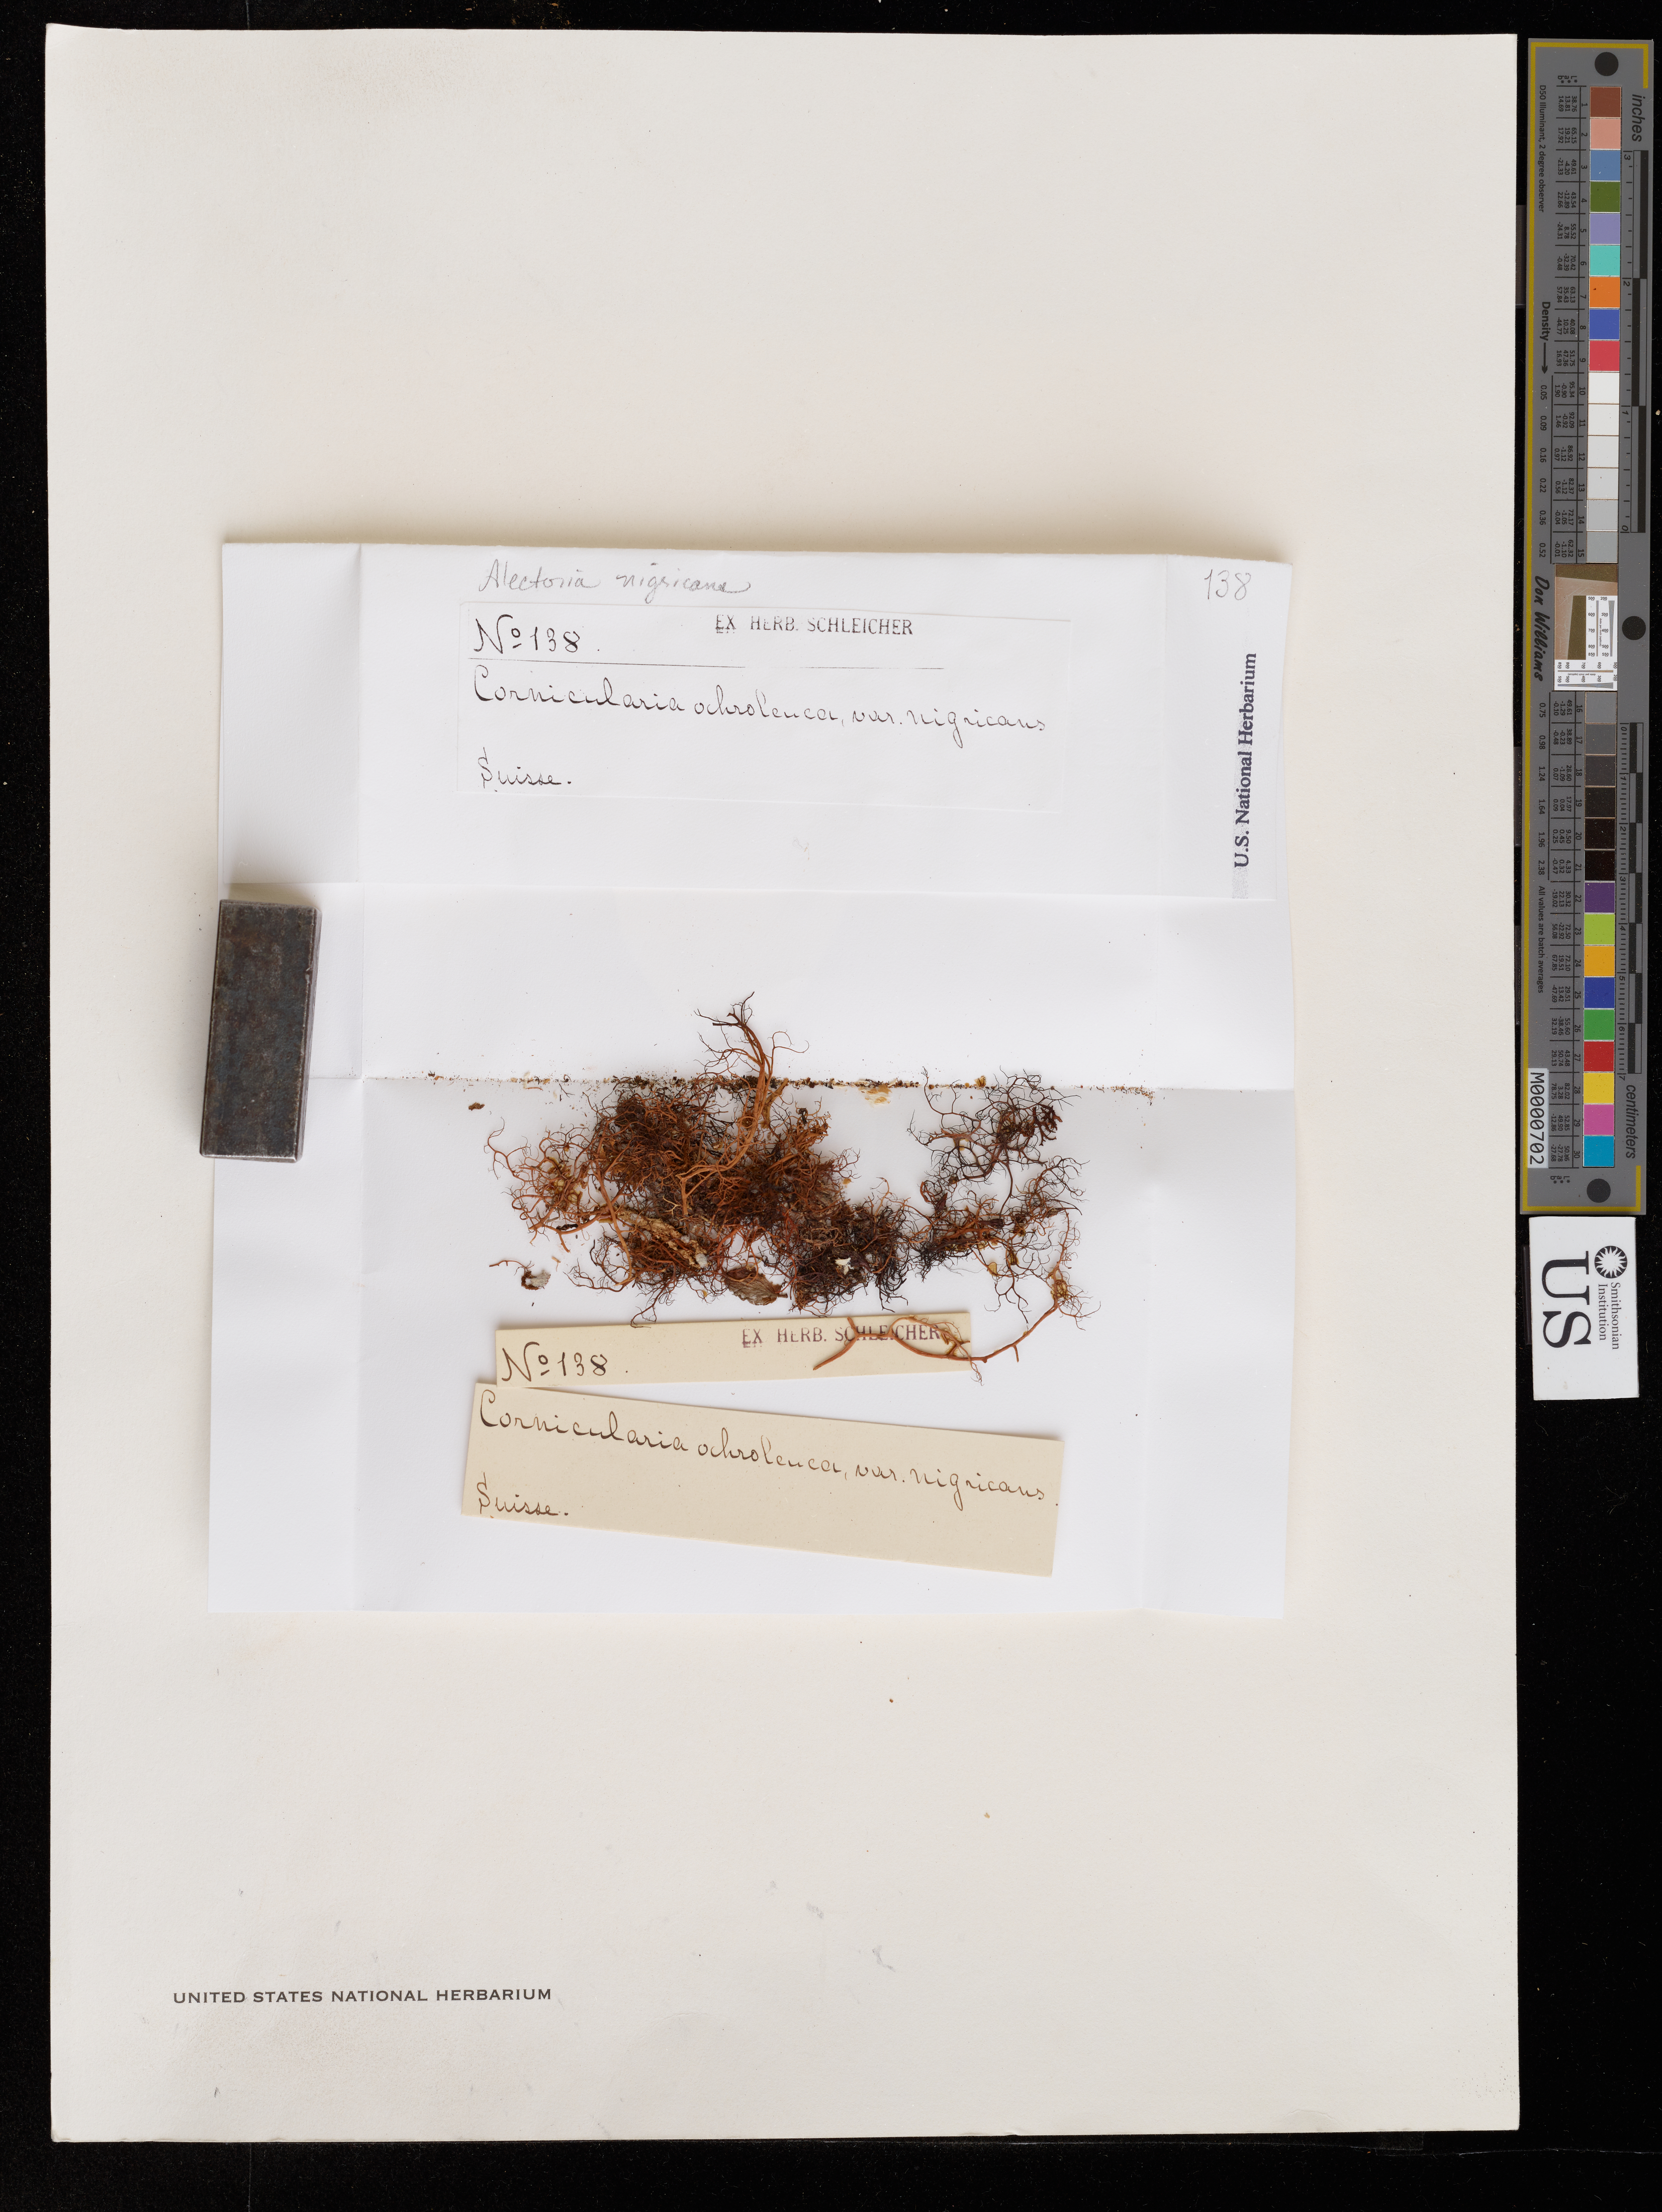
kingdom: Fungi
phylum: Ascomycota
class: Lecanoromycetes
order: Lecanorales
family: Parmeliaceae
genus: Gowardia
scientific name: Gowardia nigricans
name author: (Ach.) P. Halonen et al.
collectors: -- Schleicher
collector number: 138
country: Switzerland